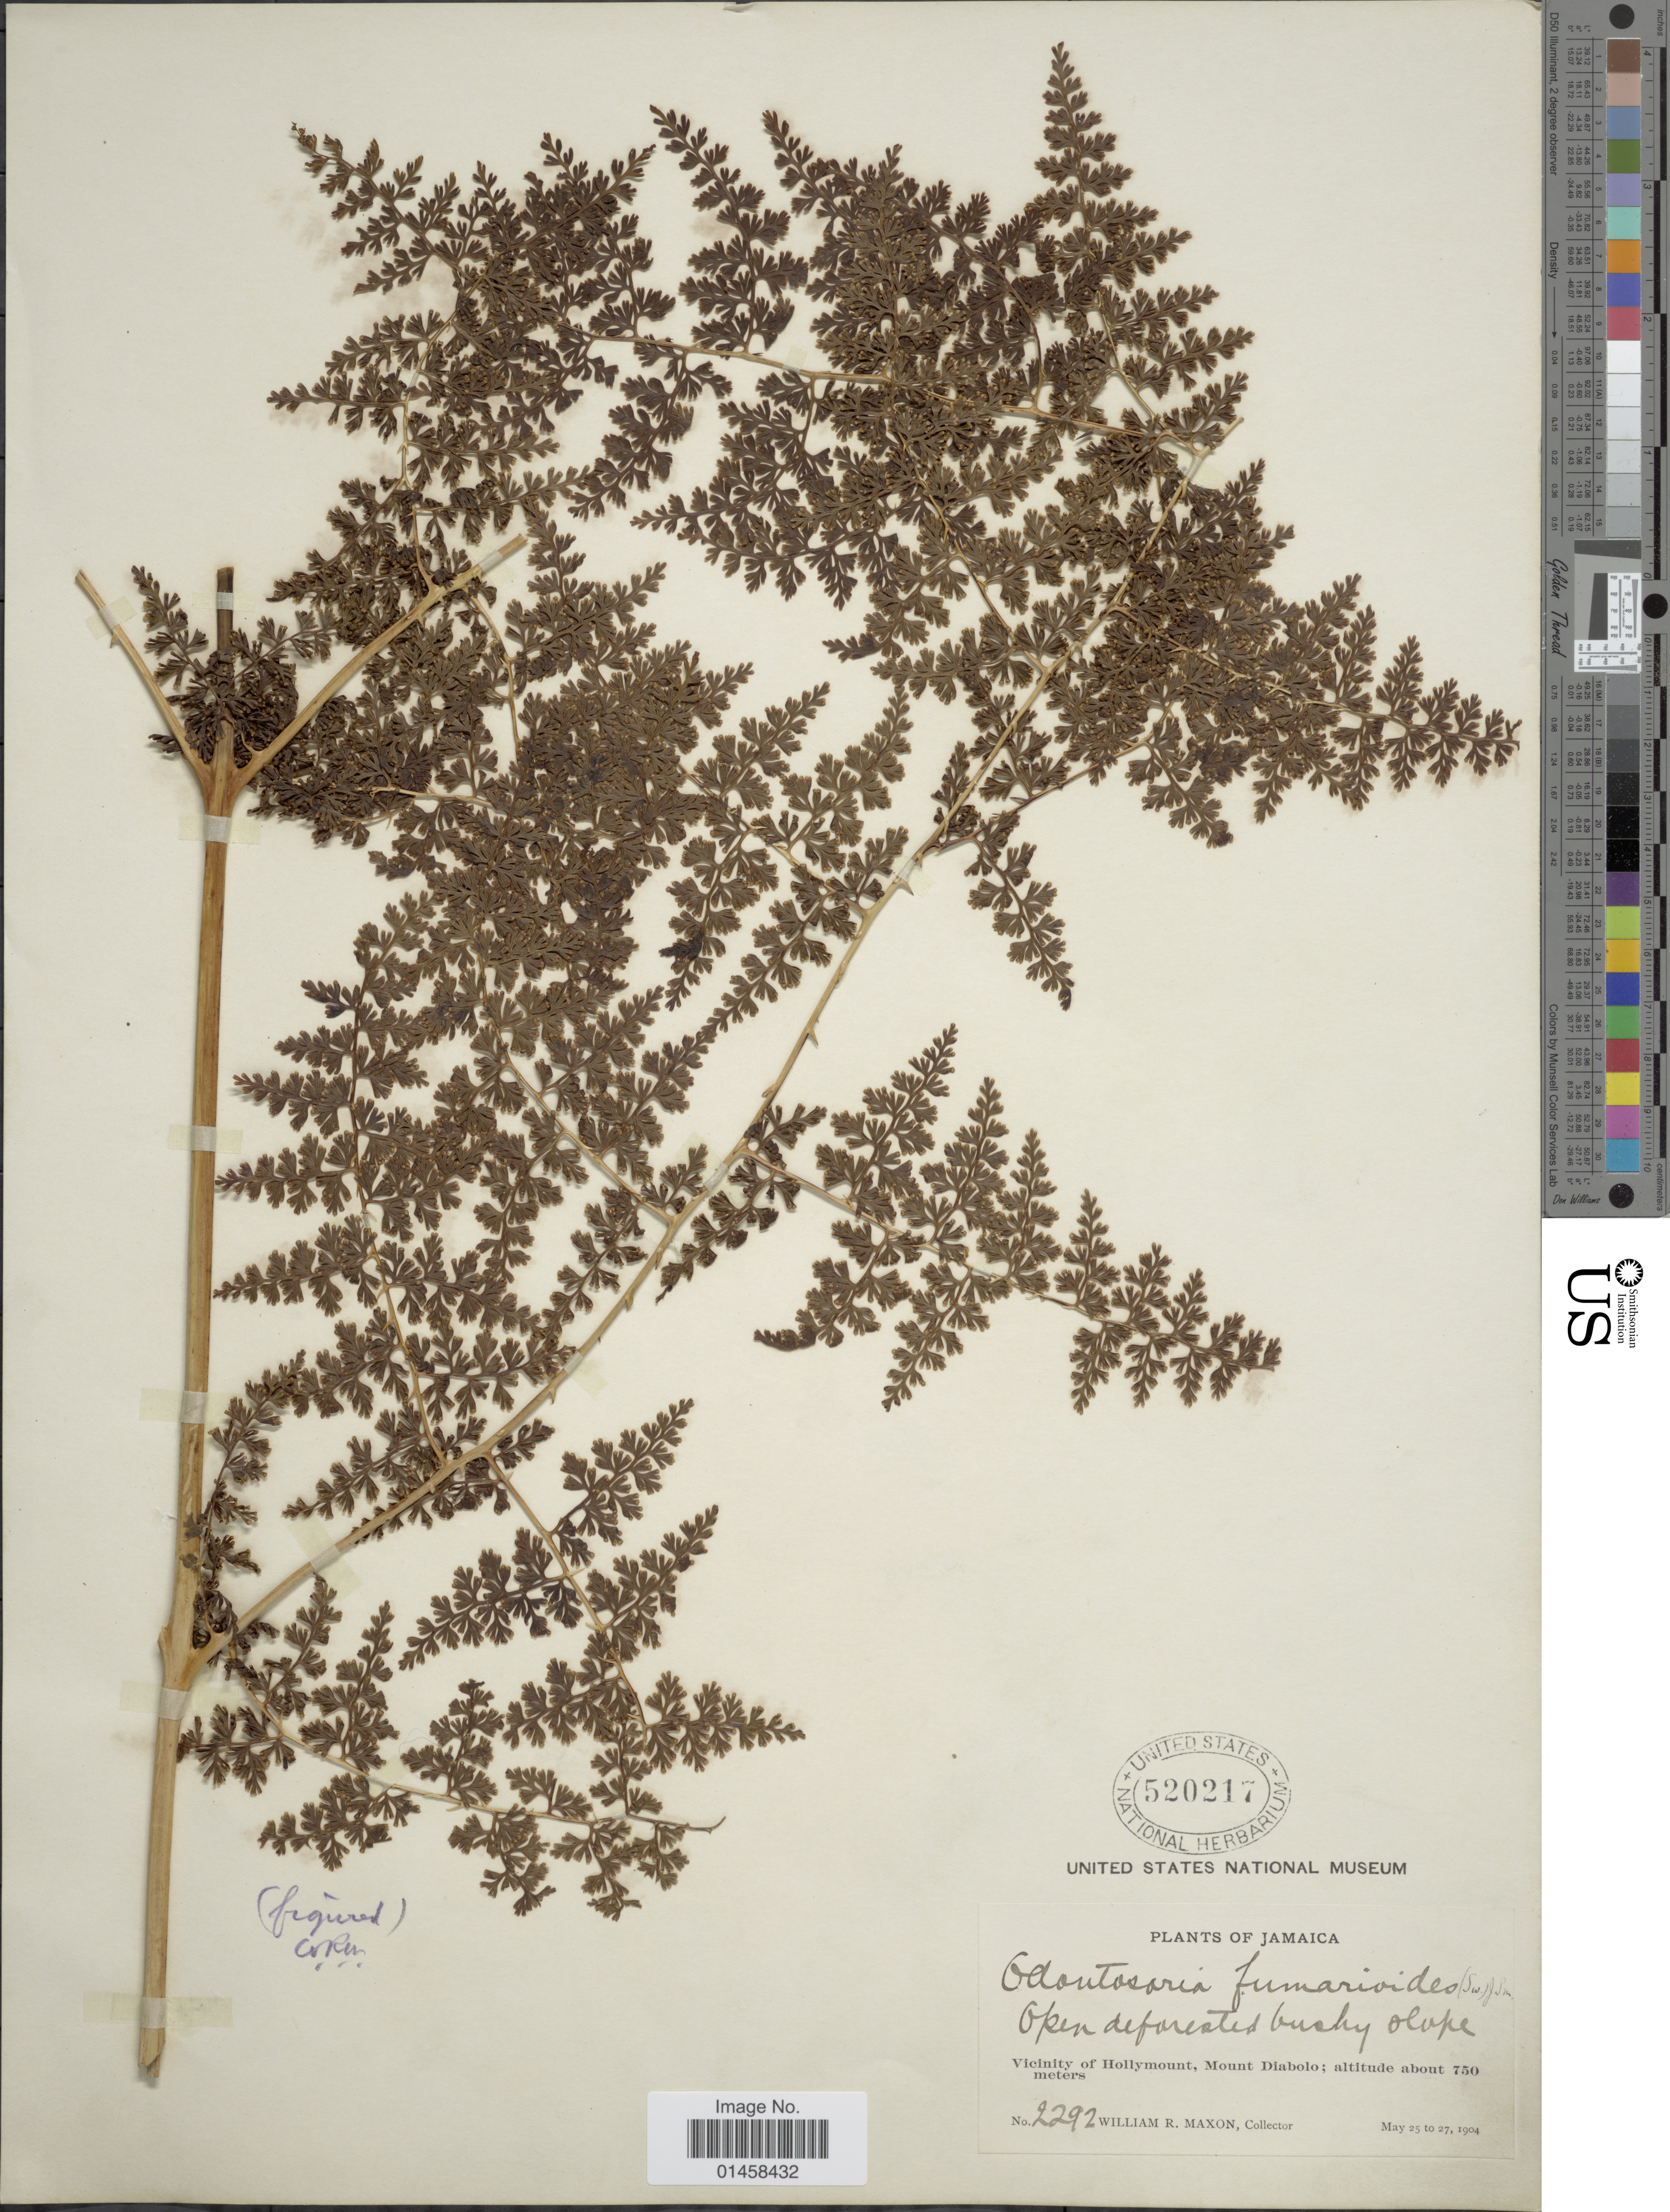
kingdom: Plantae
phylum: Tracheophyta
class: Polypodiopsida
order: Polypodiales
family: Lindsaeaceae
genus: Odontosoria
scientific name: Odontosoria fumarioides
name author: (Sw.) J. Sm.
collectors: W. R. Maxon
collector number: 2292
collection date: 1904-05-25/1904-05-27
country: Jamaica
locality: Vicinity of Hollymount, Mount Diabolo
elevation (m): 750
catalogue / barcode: US 520217